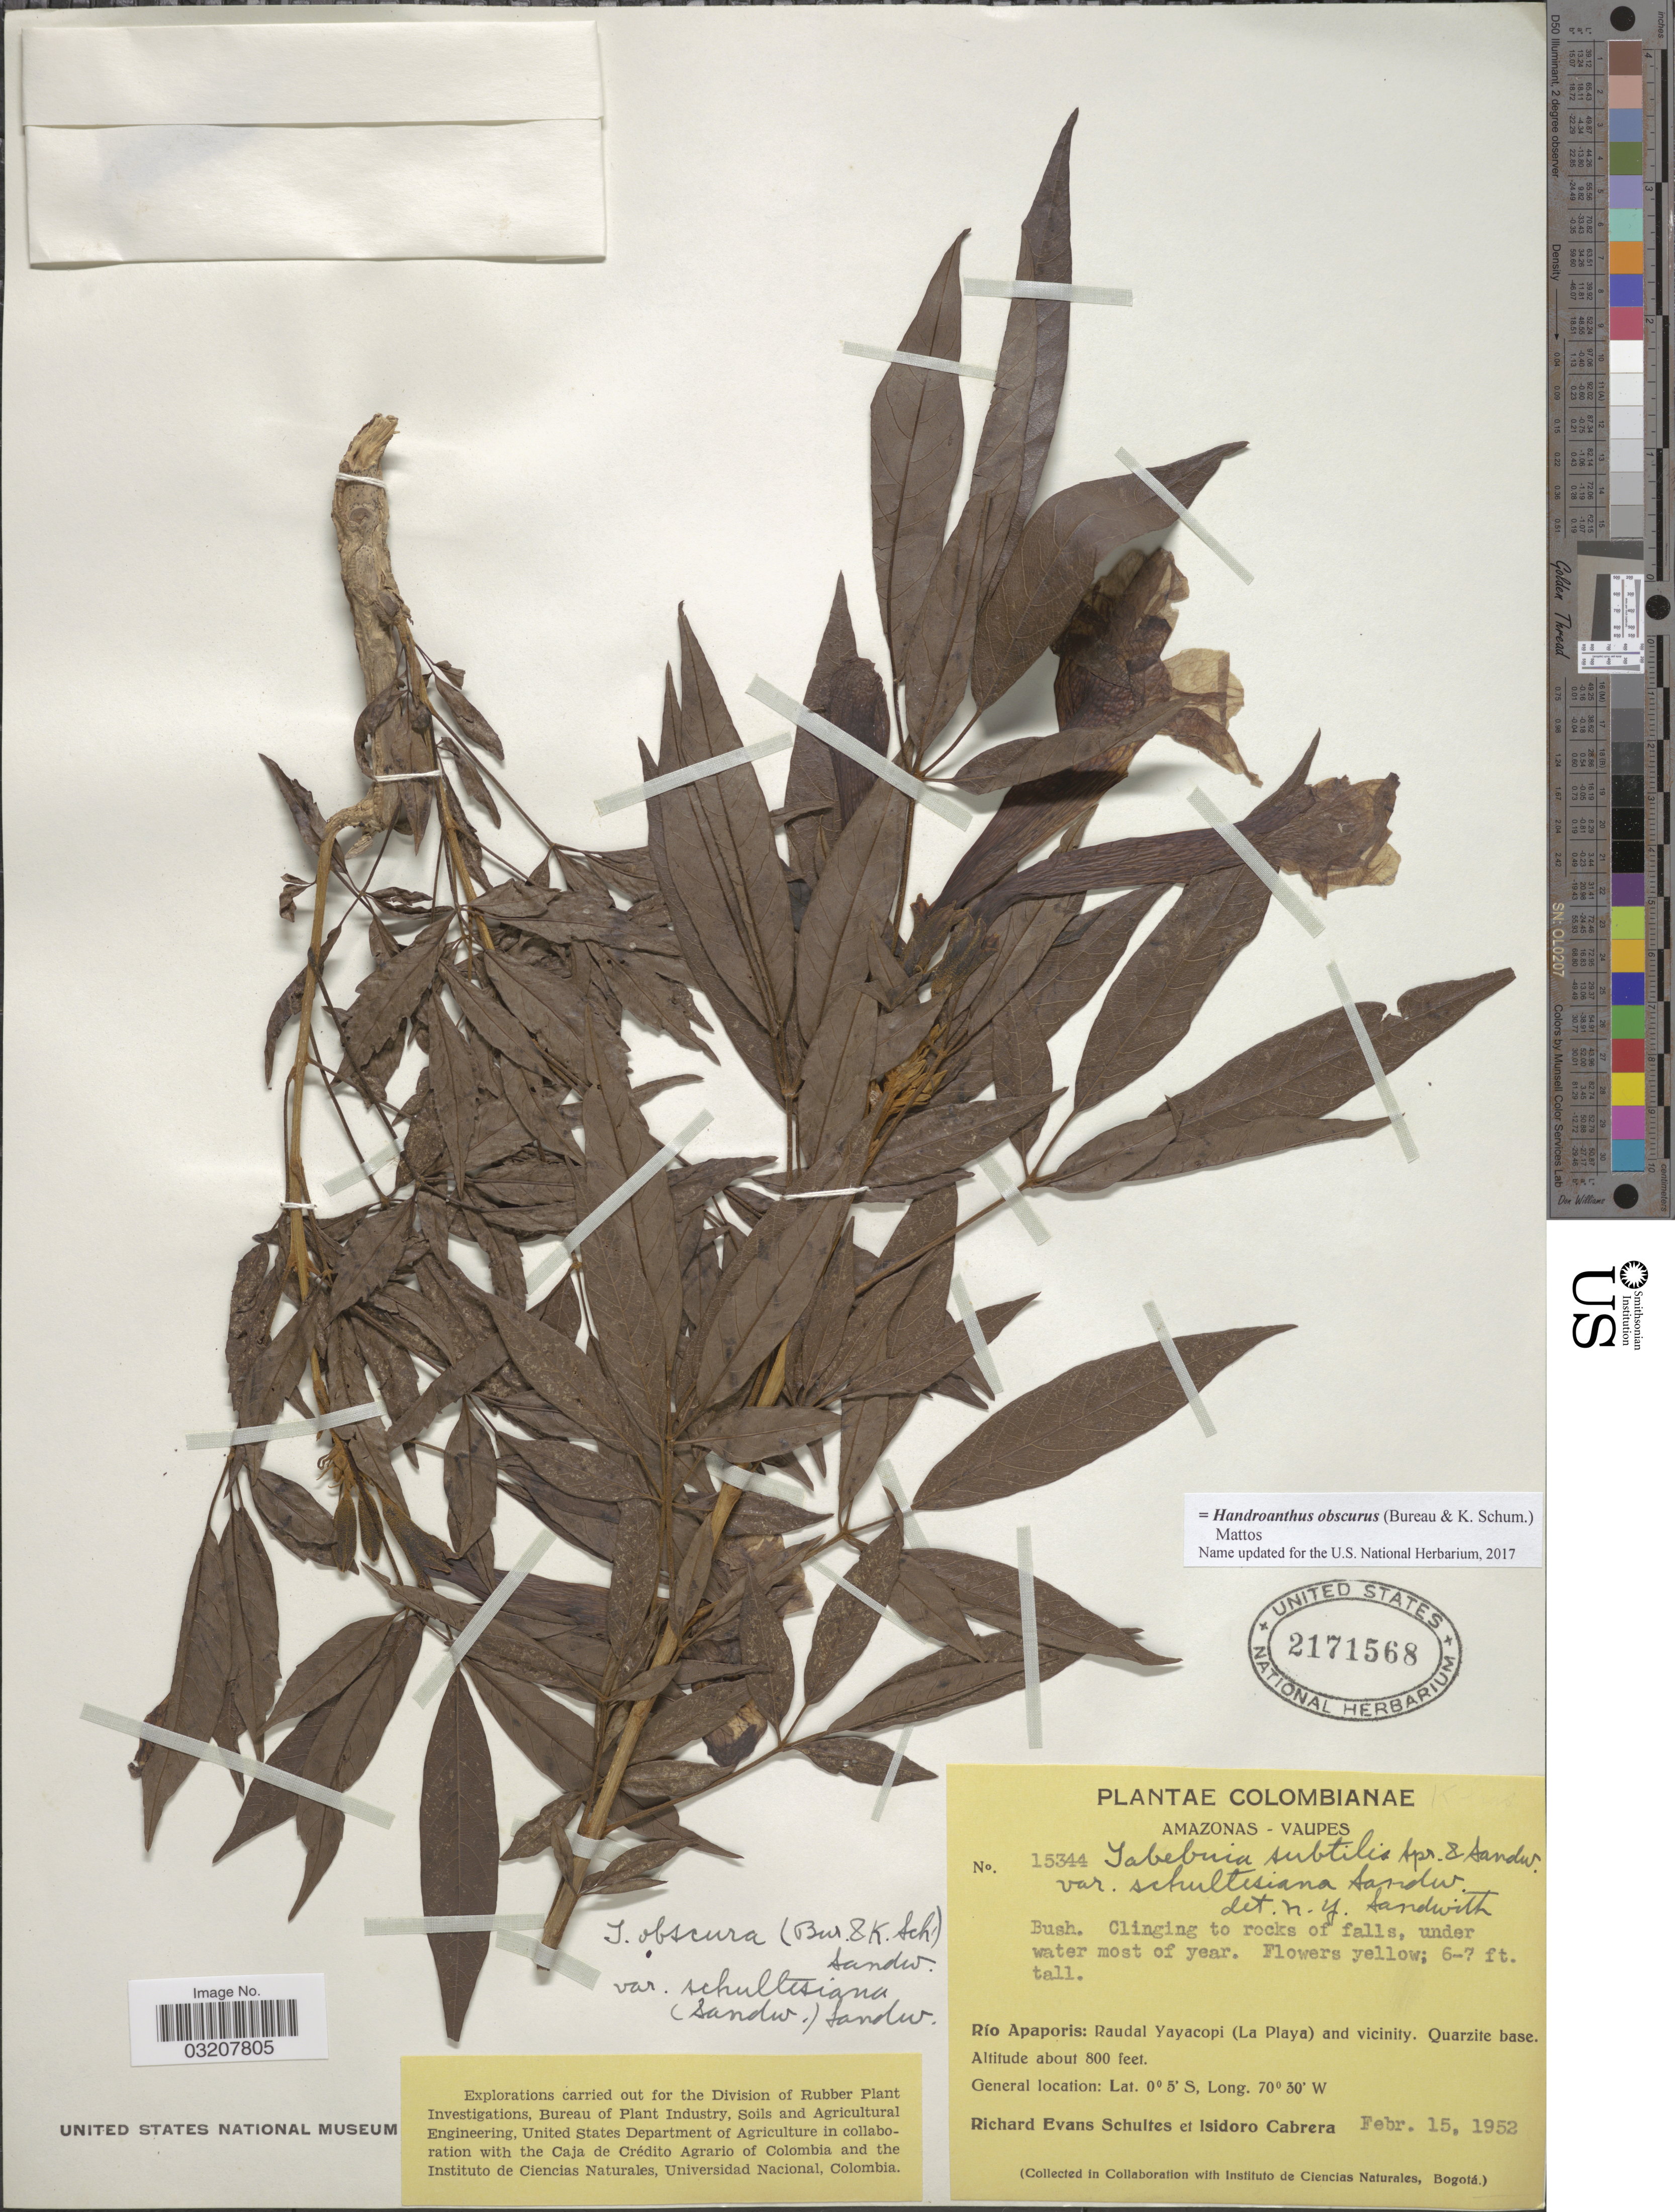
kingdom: Plantae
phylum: Tracheophyta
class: Magnoliopsida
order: Lamiales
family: Bignoniaceae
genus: Handroanthus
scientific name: Handroanthus obscurus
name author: (Bureau ex K. Schum.) Mattos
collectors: R. E. Schultes & I. Cabrera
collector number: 15344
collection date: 1952-02-15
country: Colombia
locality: Amazonas-Vaupes, Río Apaporis: Raudal Yayacopi (La Playa) and vicinity. Quartzite base.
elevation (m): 244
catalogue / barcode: US 2171568